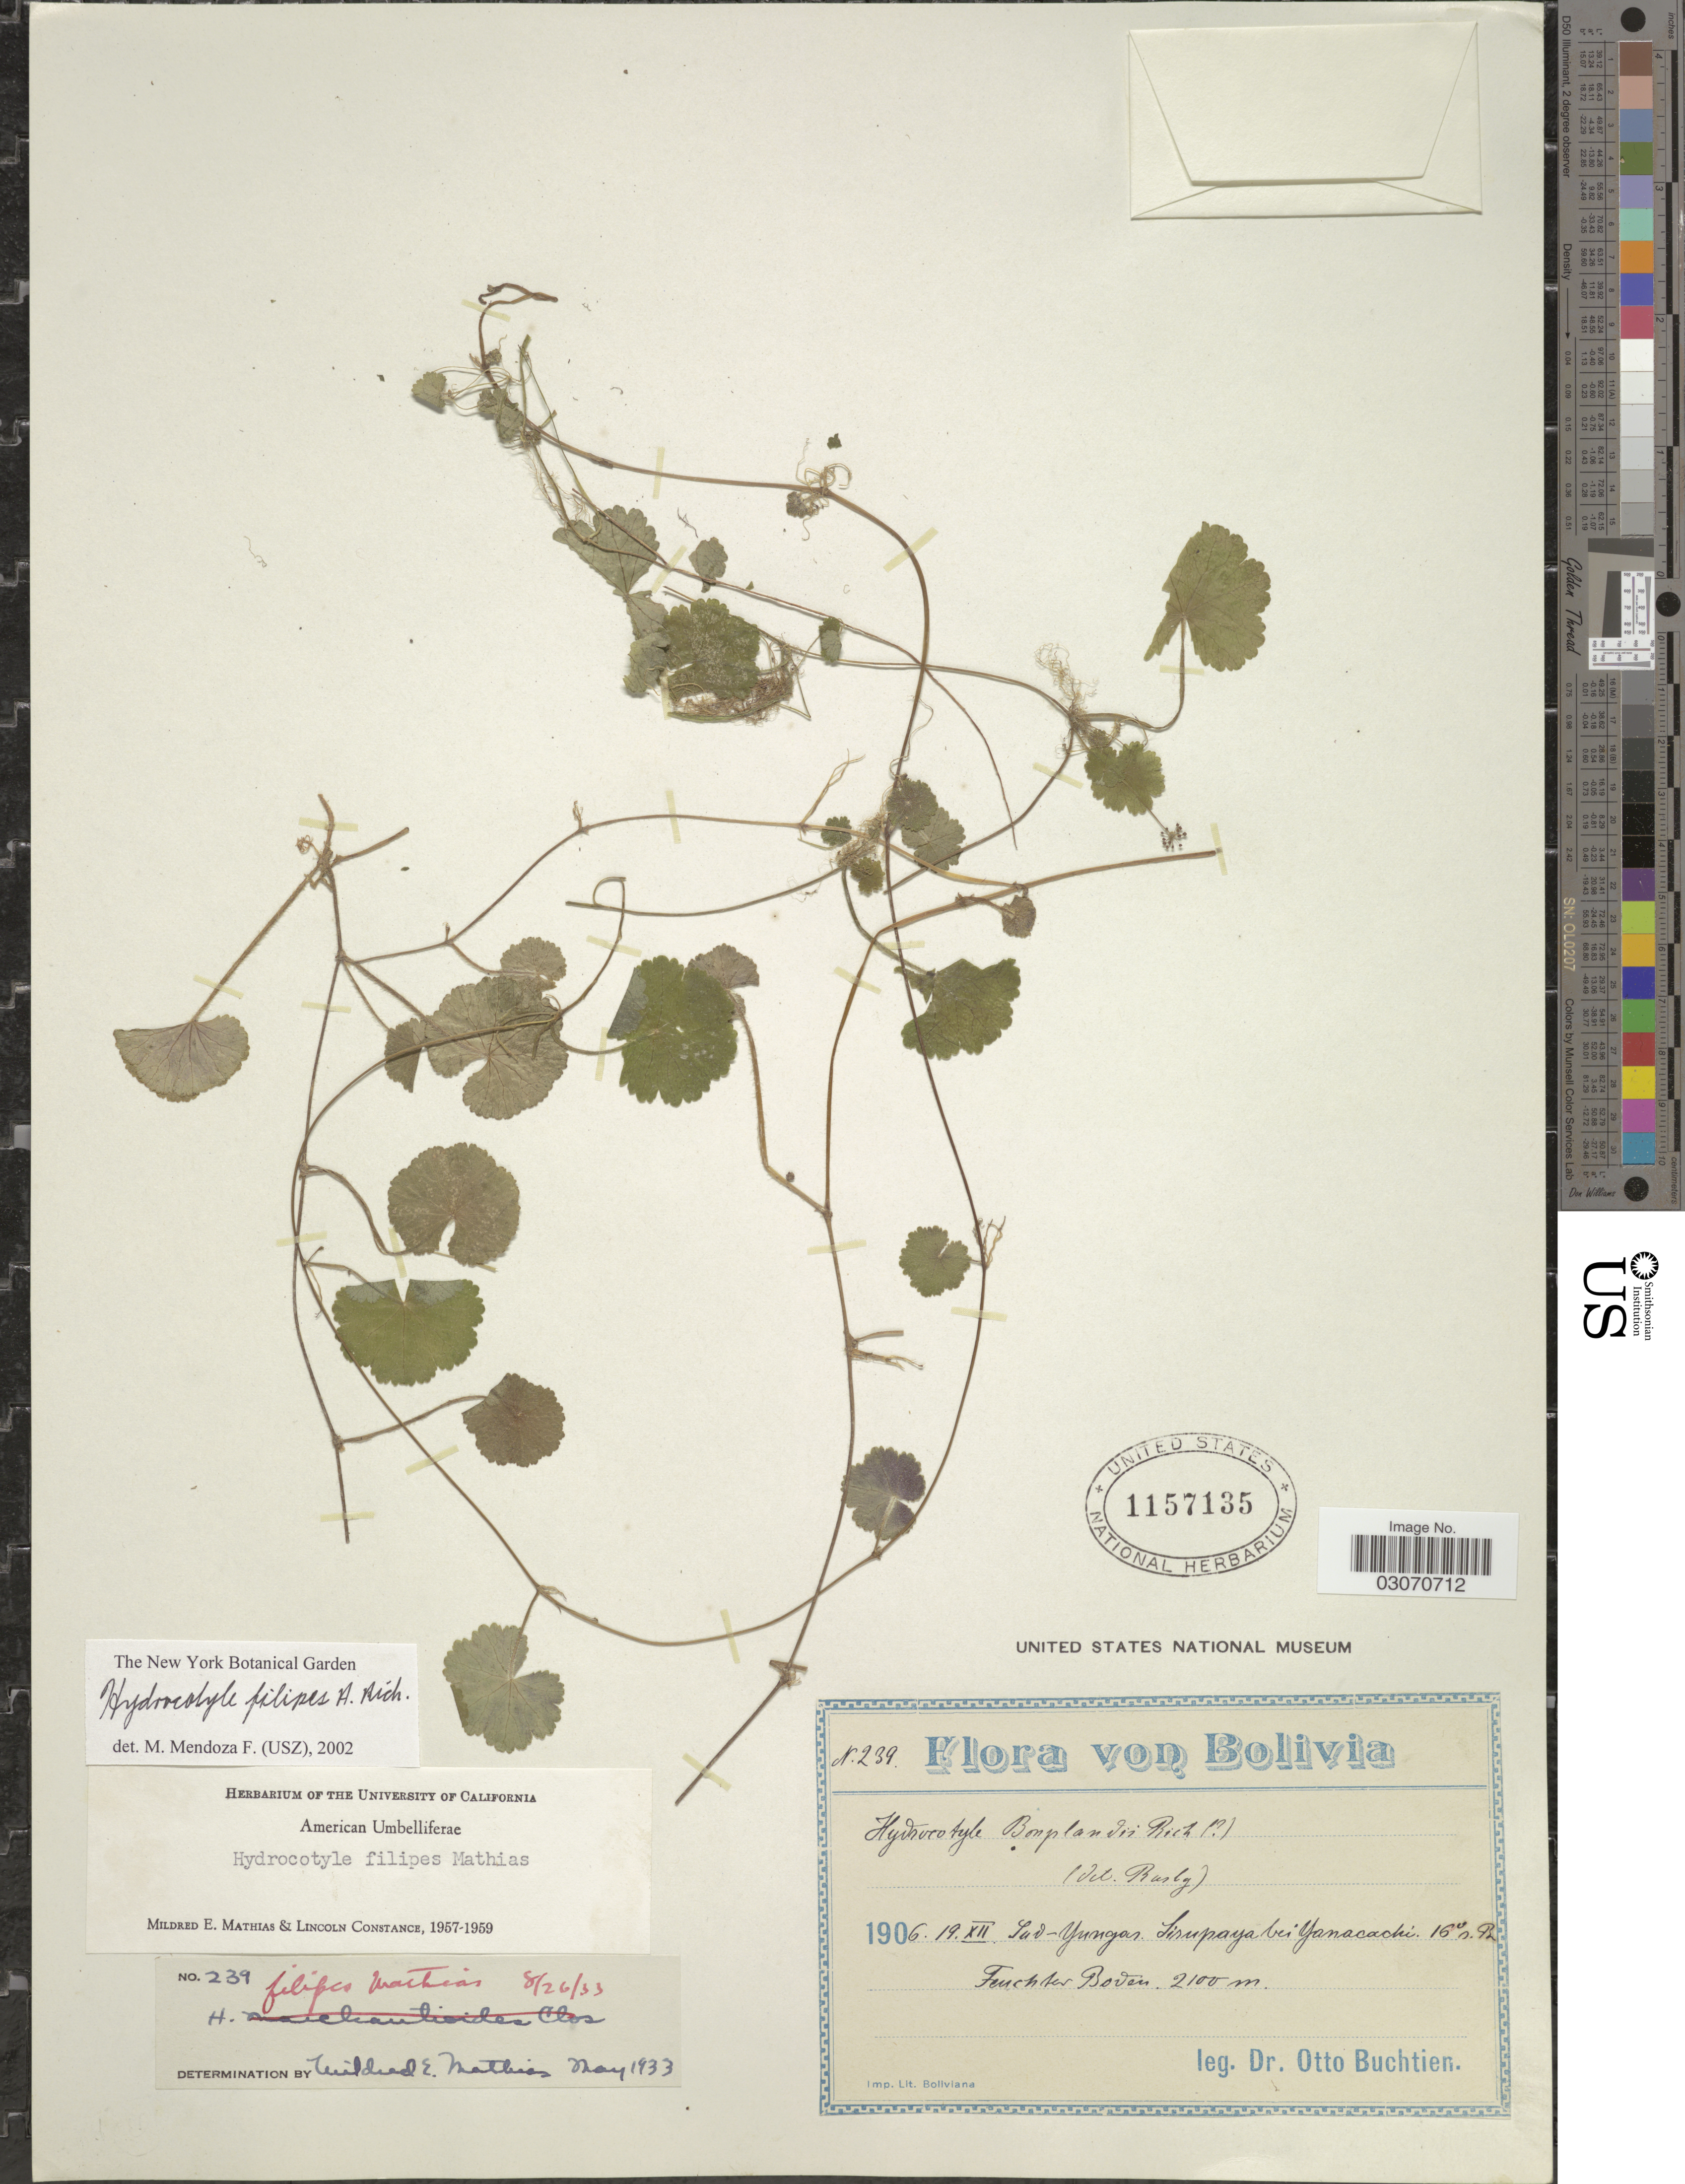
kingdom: Plantae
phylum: Tracheophyta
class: Magnoliopsida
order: Apiales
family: Araliaceae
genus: Hydrocotyle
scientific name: Hydrocotyle filipes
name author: Mathias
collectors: O. Buchtien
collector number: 239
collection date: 1906-12-19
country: Bolivia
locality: Sud-Yungas. Sirupaya bei Yanacachi 16° s. Br.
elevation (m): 2100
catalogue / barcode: US 1157135